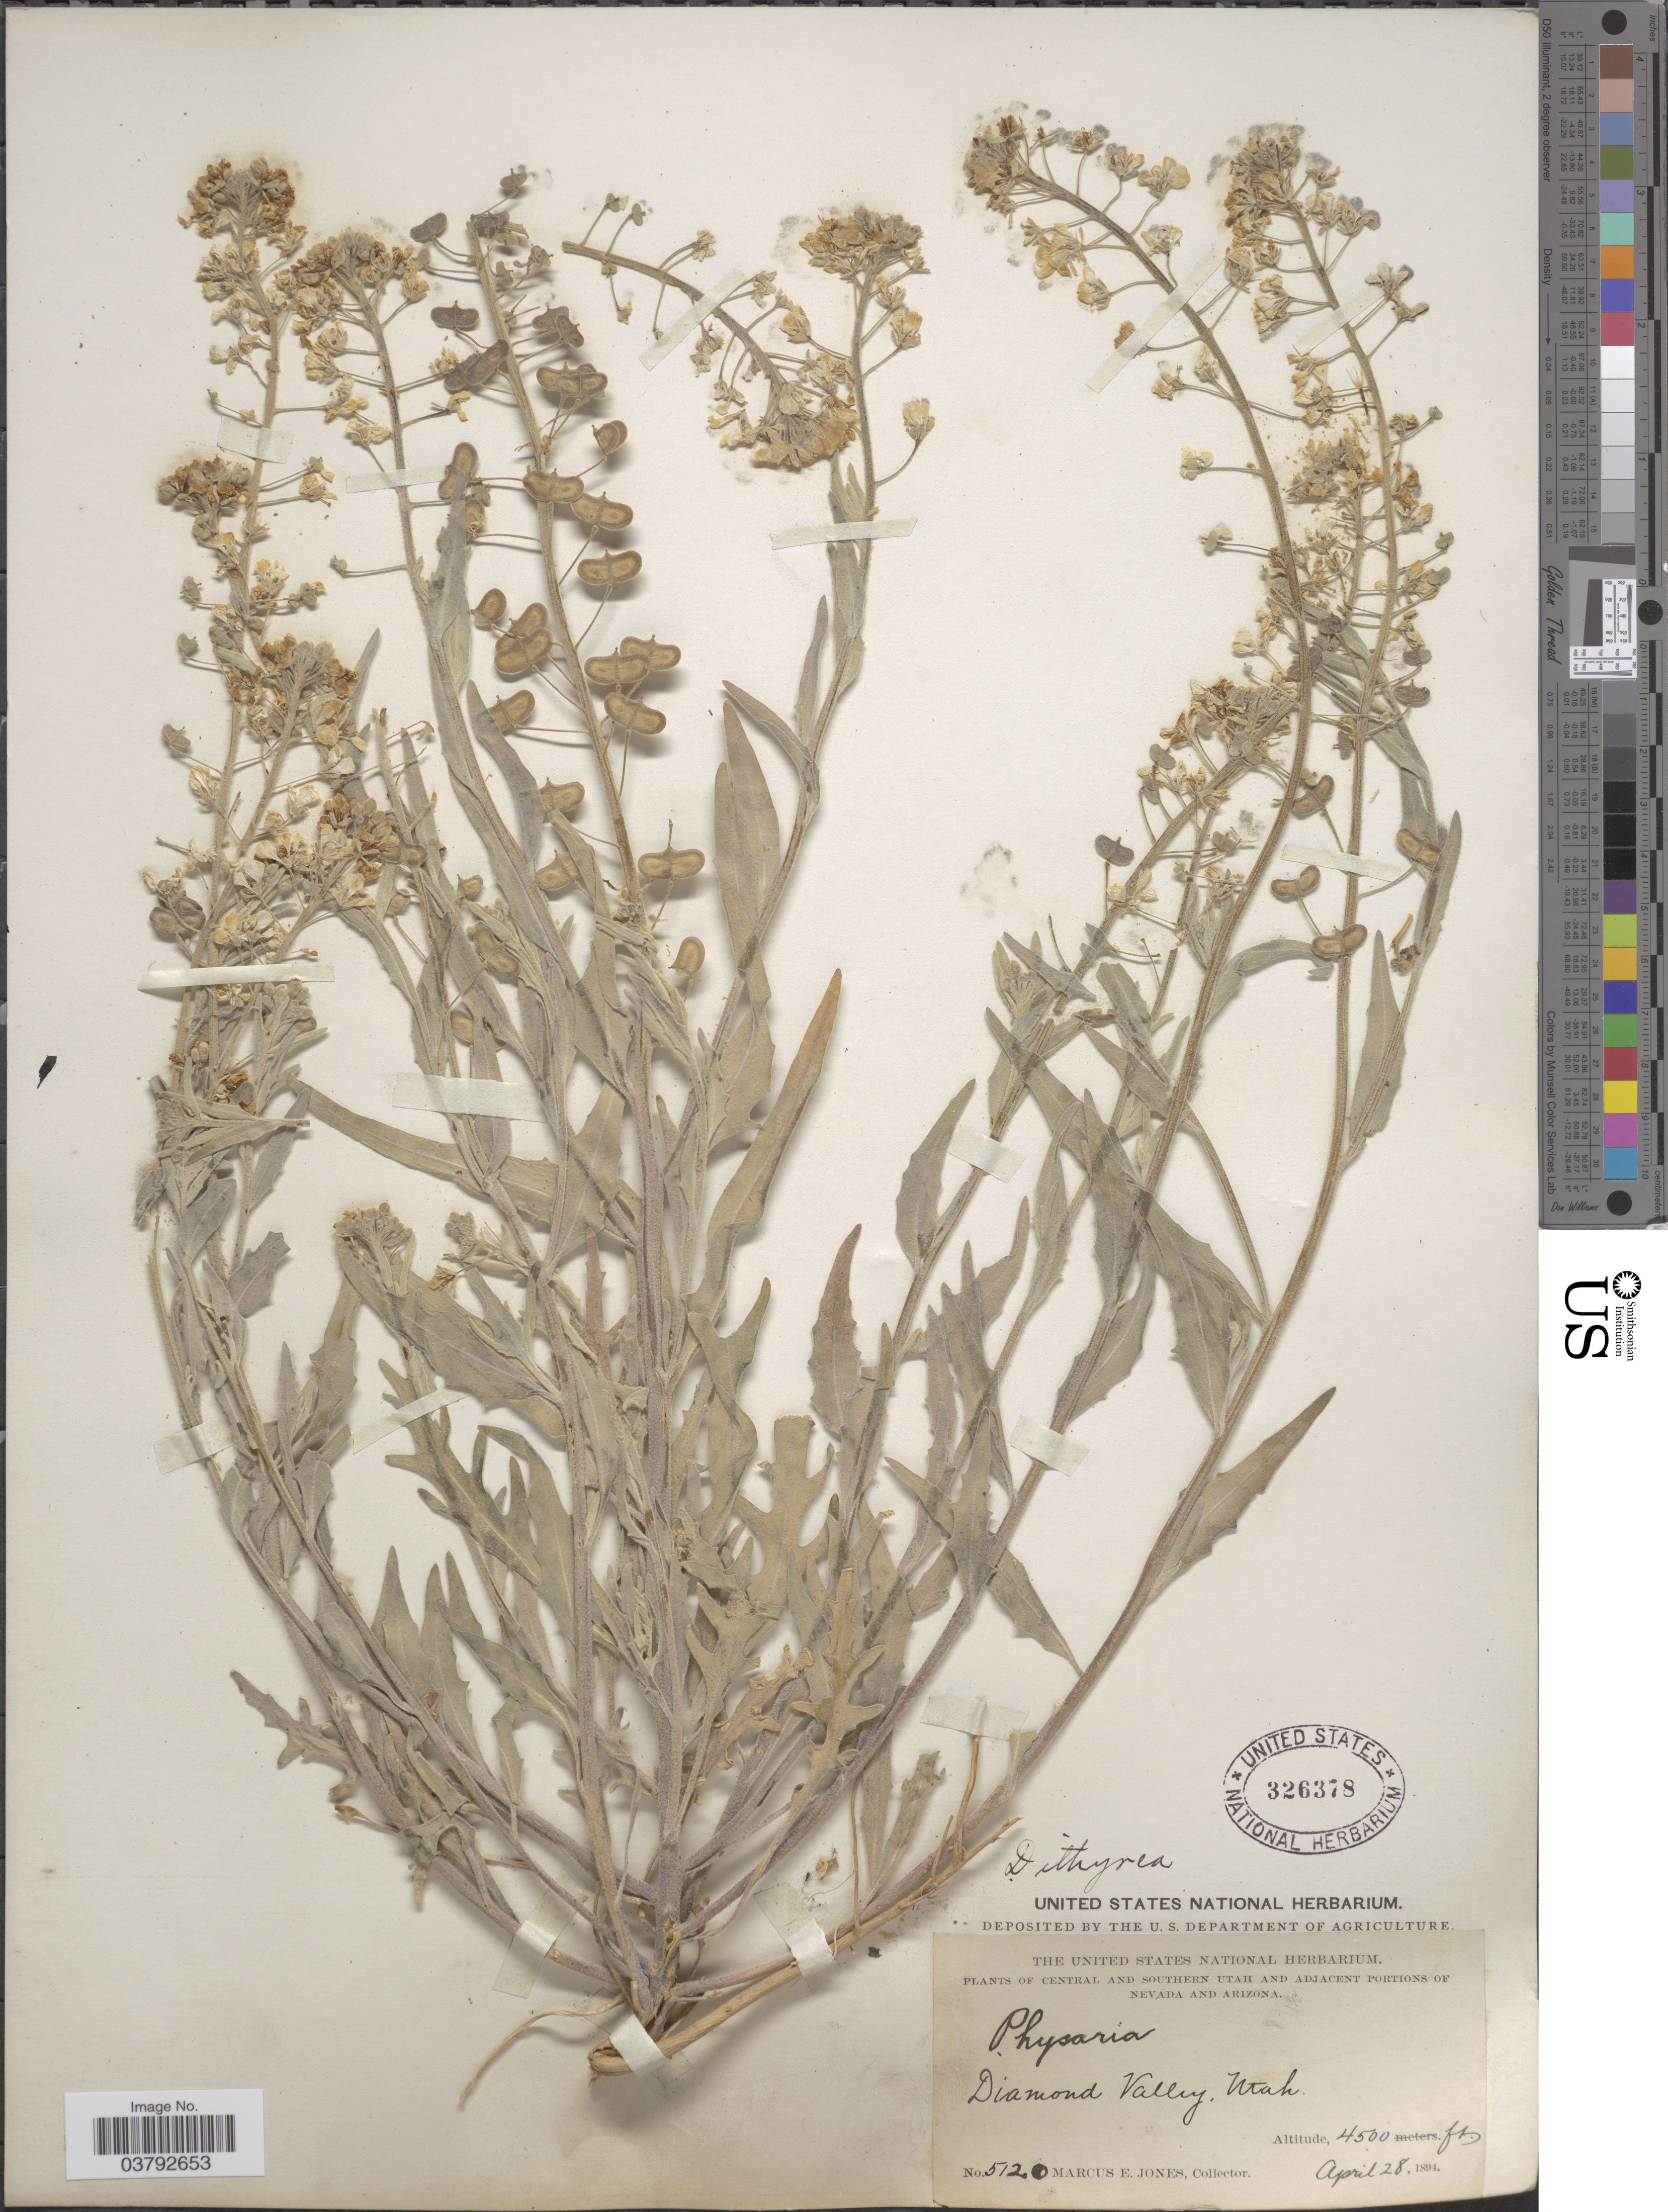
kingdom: Plantae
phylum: Tracheophyta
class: Magnoliopsida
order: Brassicales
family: Brassicaceae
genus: Dithyrea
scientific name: Dithyrea wislizeni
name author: Engelm.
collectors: M. E. Jones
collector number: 5120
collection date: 1894-04-28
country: United States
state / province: Utah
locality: Central and Southern Utah. Diamond Valley.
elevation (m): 1372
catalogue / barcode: US 326378